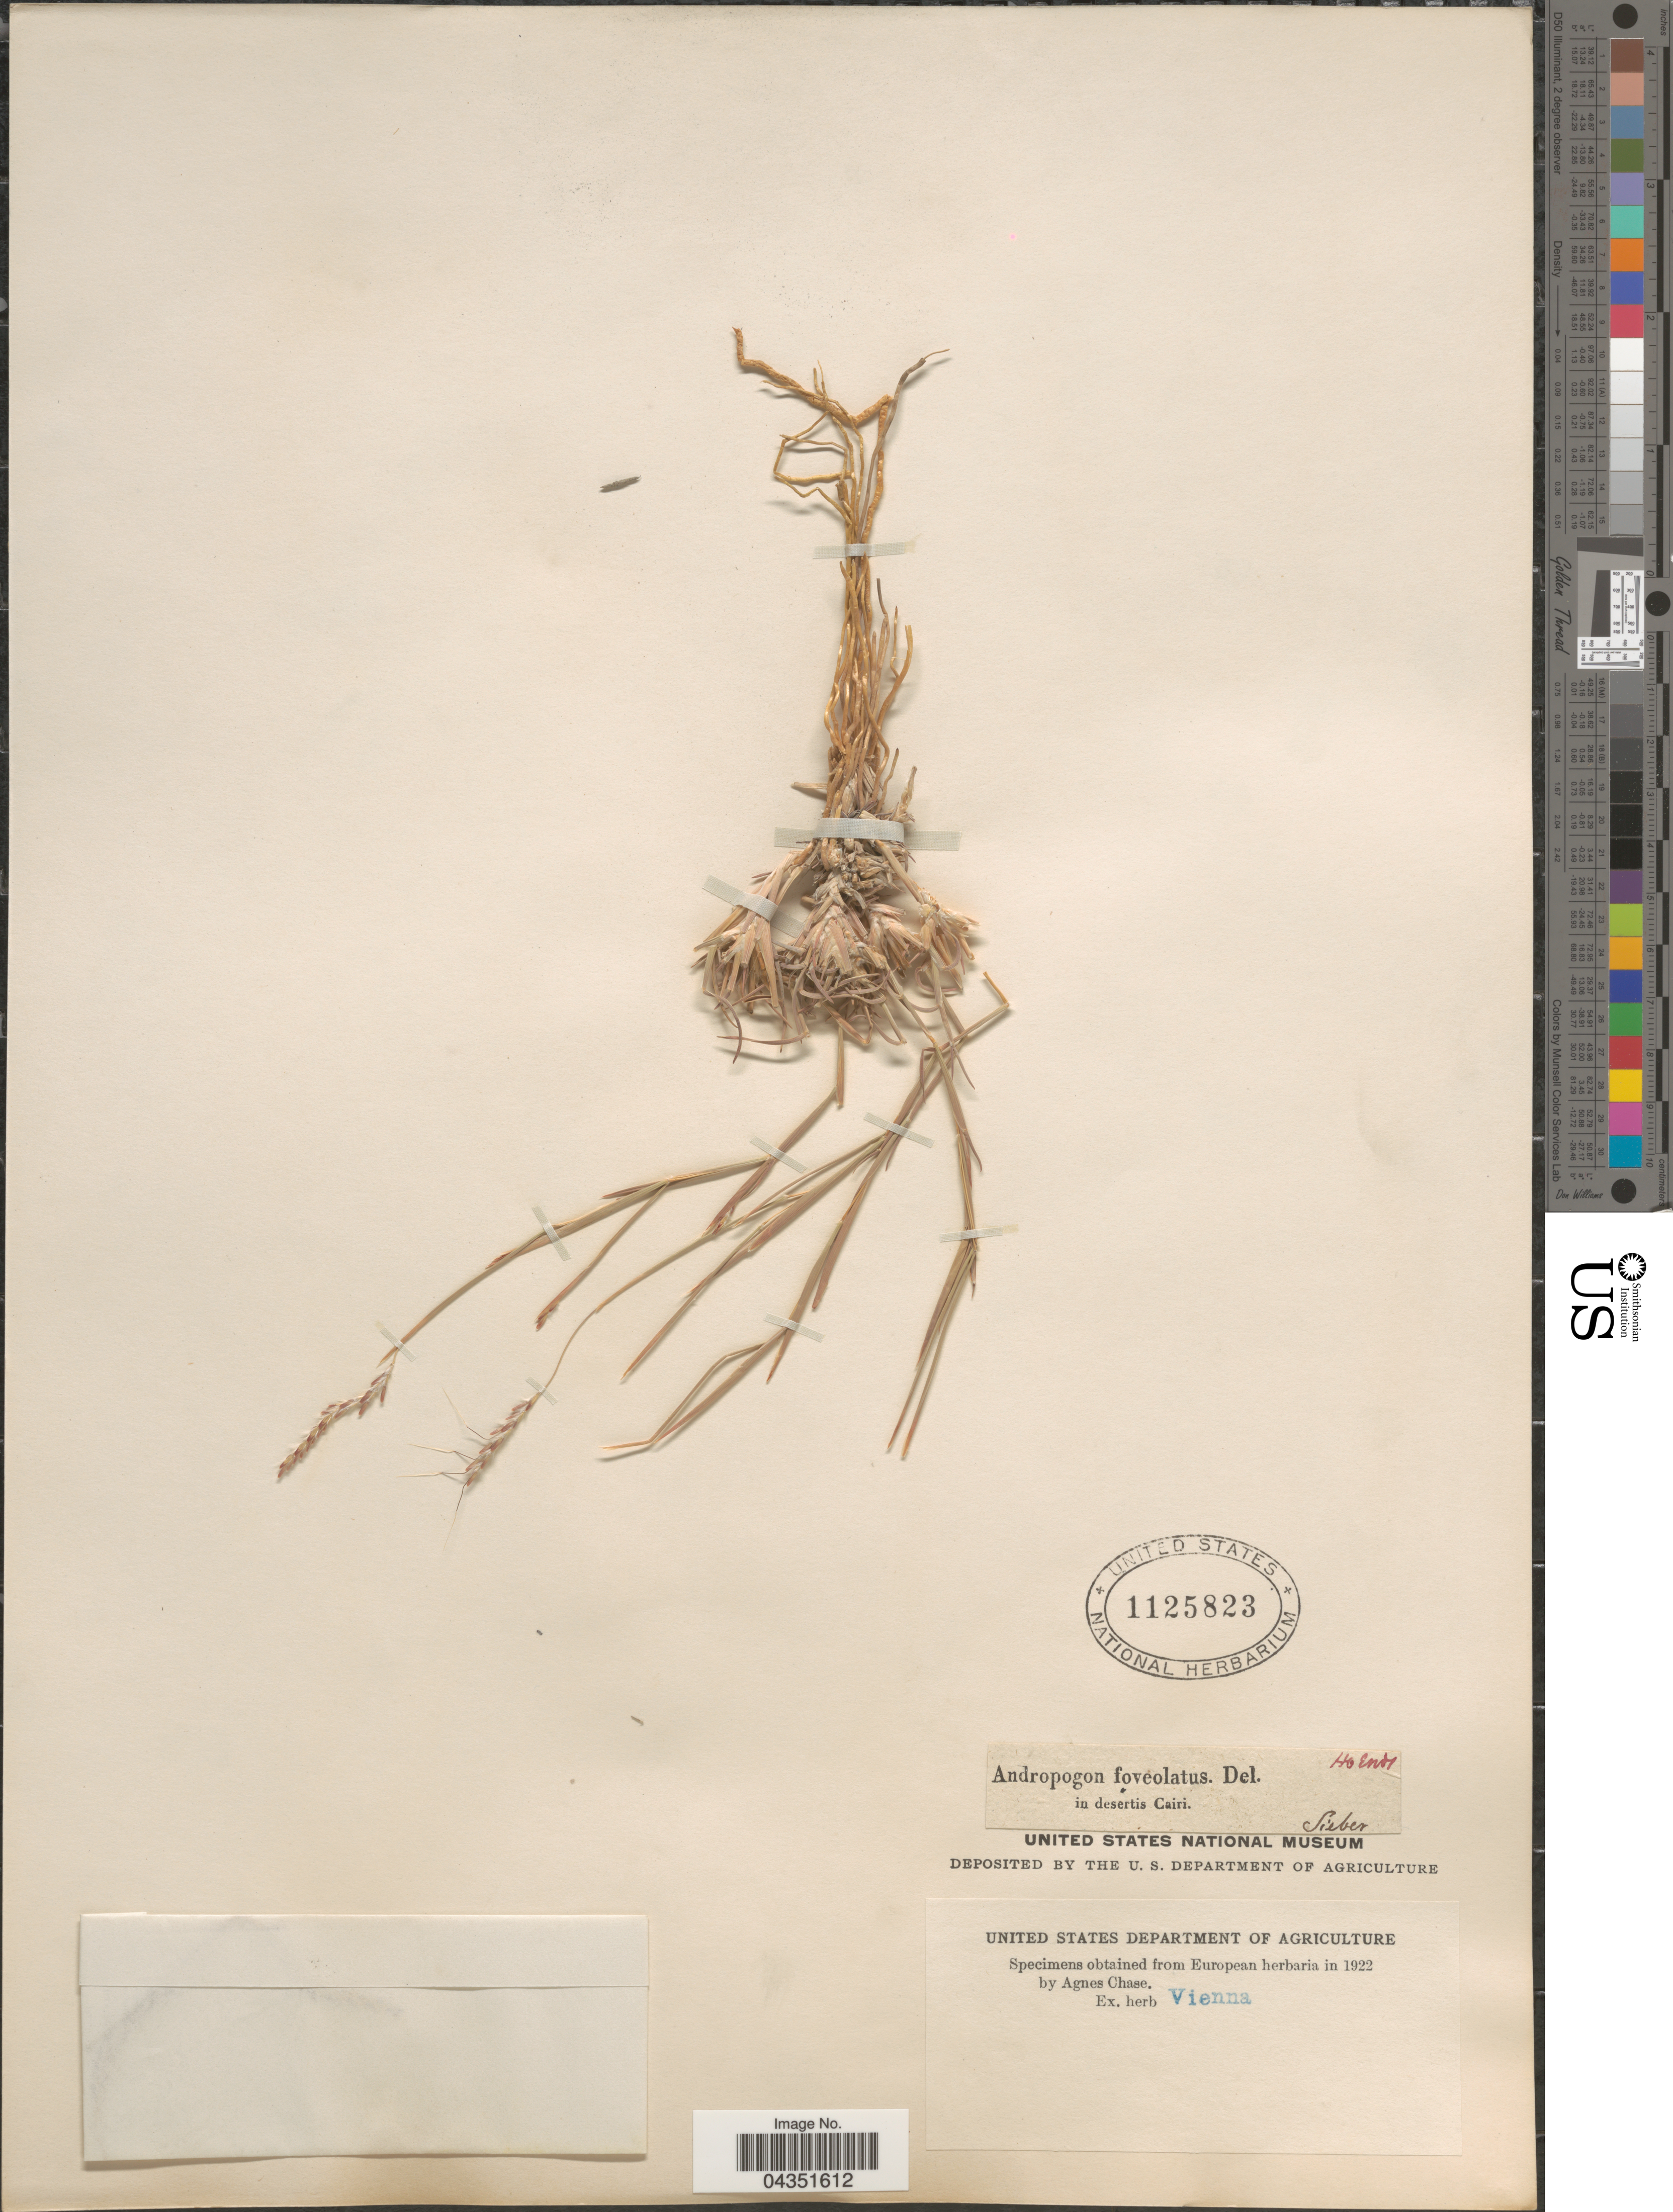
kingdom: Plantae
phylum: Tracheophyta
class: Liliopsida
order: Poales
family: Poaceae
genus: Eremopogon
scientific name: Eremopogon foveolatus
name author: (Delile) Stapf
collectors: -- Sieber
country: Egypt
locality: In desertis Cairi.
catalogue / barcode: US 1125823